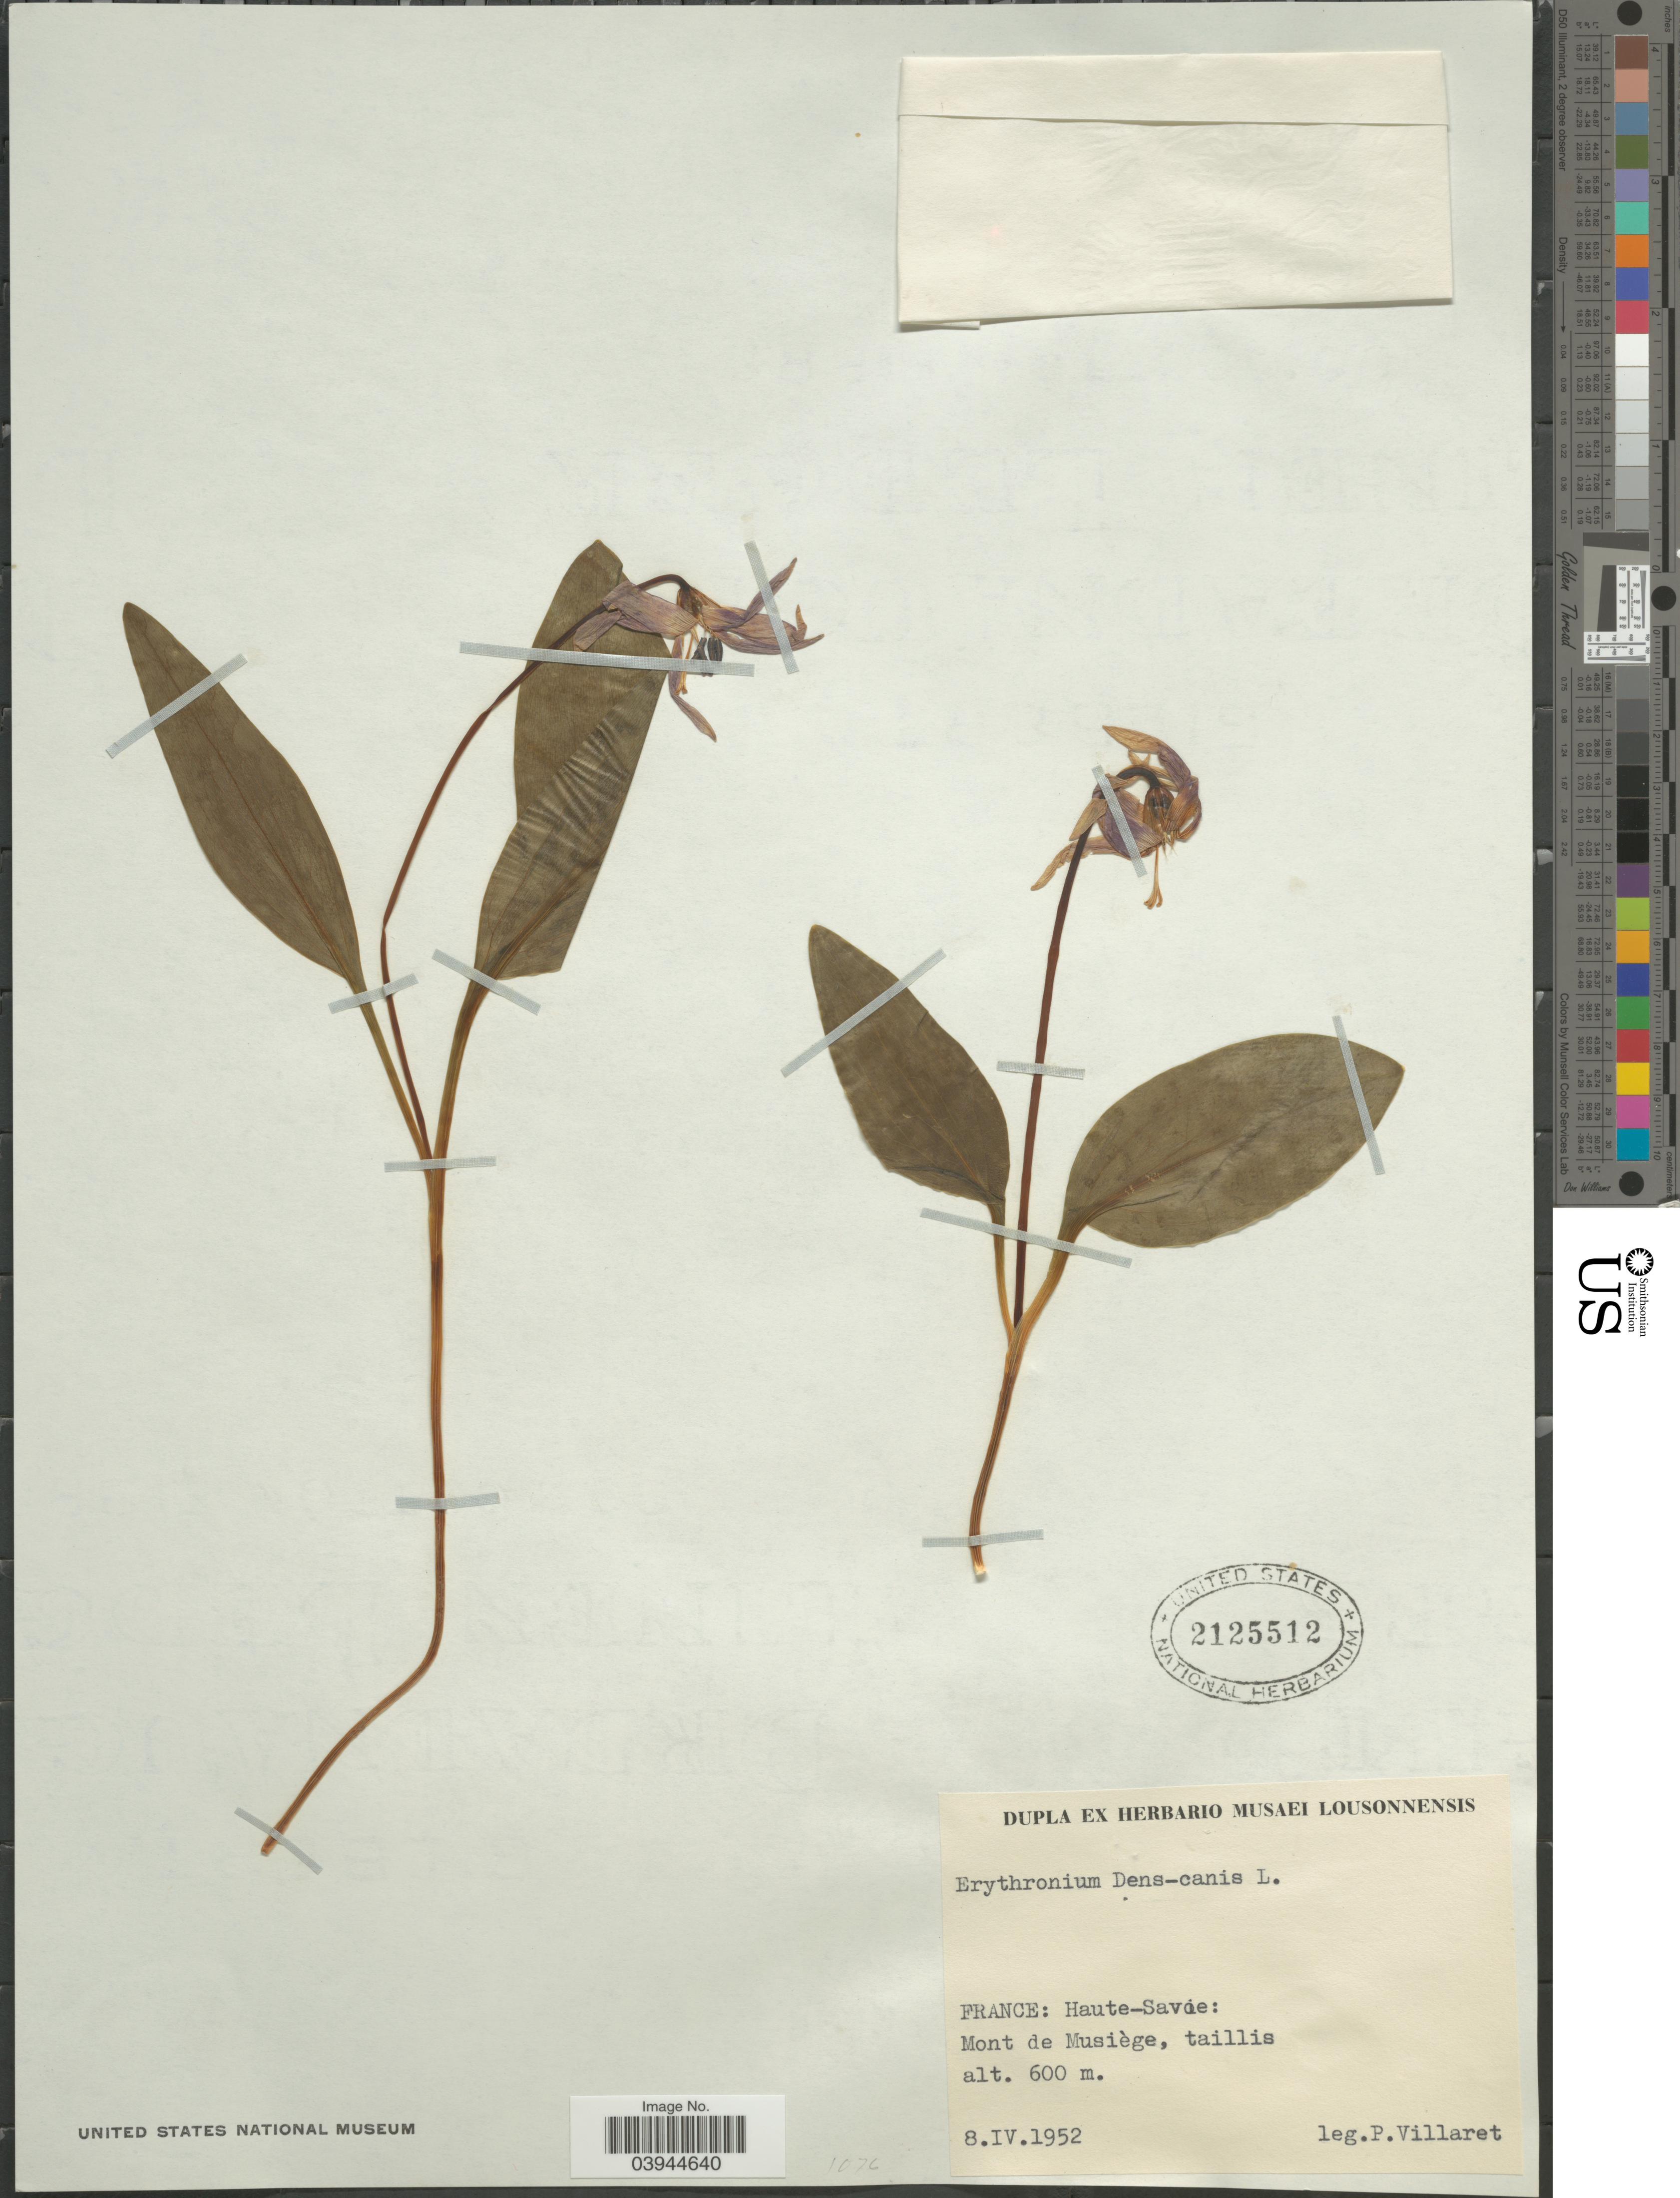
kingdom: Plantae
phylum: Tracheophyta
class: Liliopsida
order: Liliales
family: Liliaceae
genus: Erythronium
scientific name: Erythronium dens-canis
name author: L.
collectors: P. Villaret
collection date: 1952-04-08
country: France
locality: Haute-Savoie: Mont de Musiège, taillis.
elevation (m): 600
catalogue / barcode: US 2125512